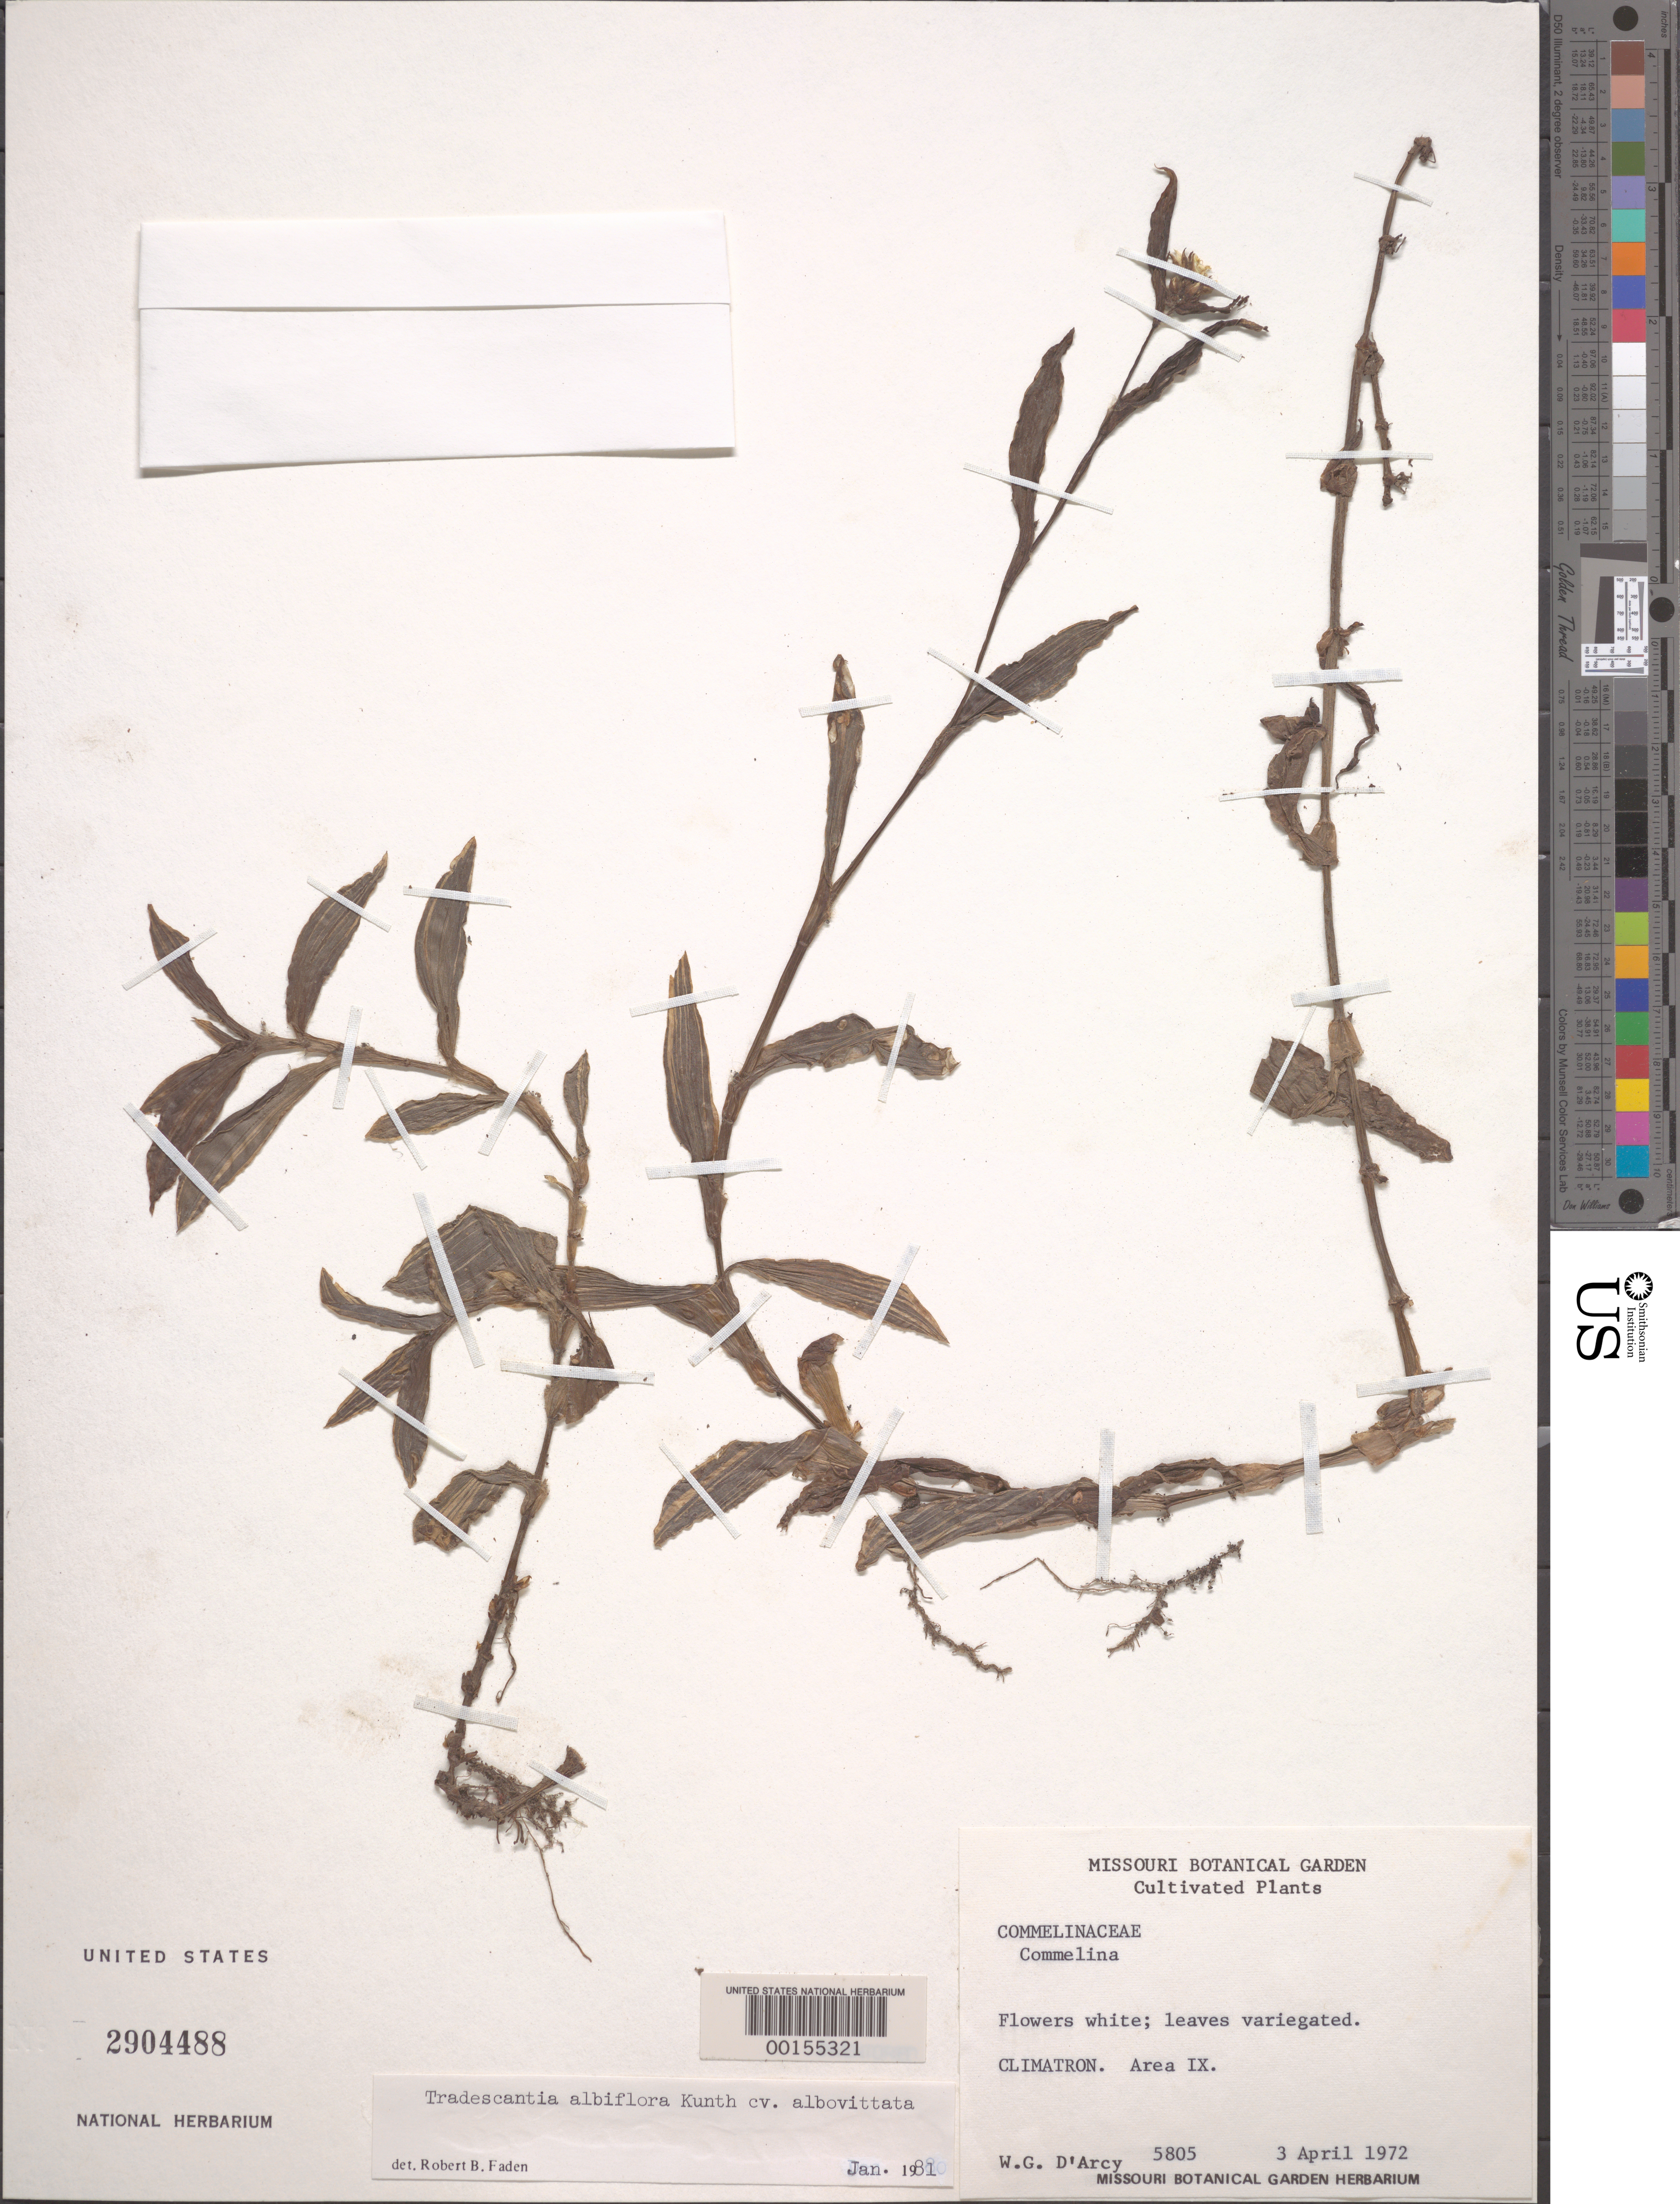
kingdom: Plantae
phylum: Tracheophyta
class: Liliopsida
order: Commelinales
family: Commelinaceae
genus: Tradescantia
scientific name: Tradescantia albiflora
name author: Kunth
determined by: Faden, Robert B., (US), Smithsonian Institution - National Museum of Natural History (UNITED STATES)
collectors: W. G. D'Arcy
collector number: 5805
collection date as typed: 03 Apr 1972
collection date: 1972-04-03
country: United States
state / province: Missouri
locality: Climatron, area IX, Missouri Botanical Gardens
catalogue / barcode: US 2904488